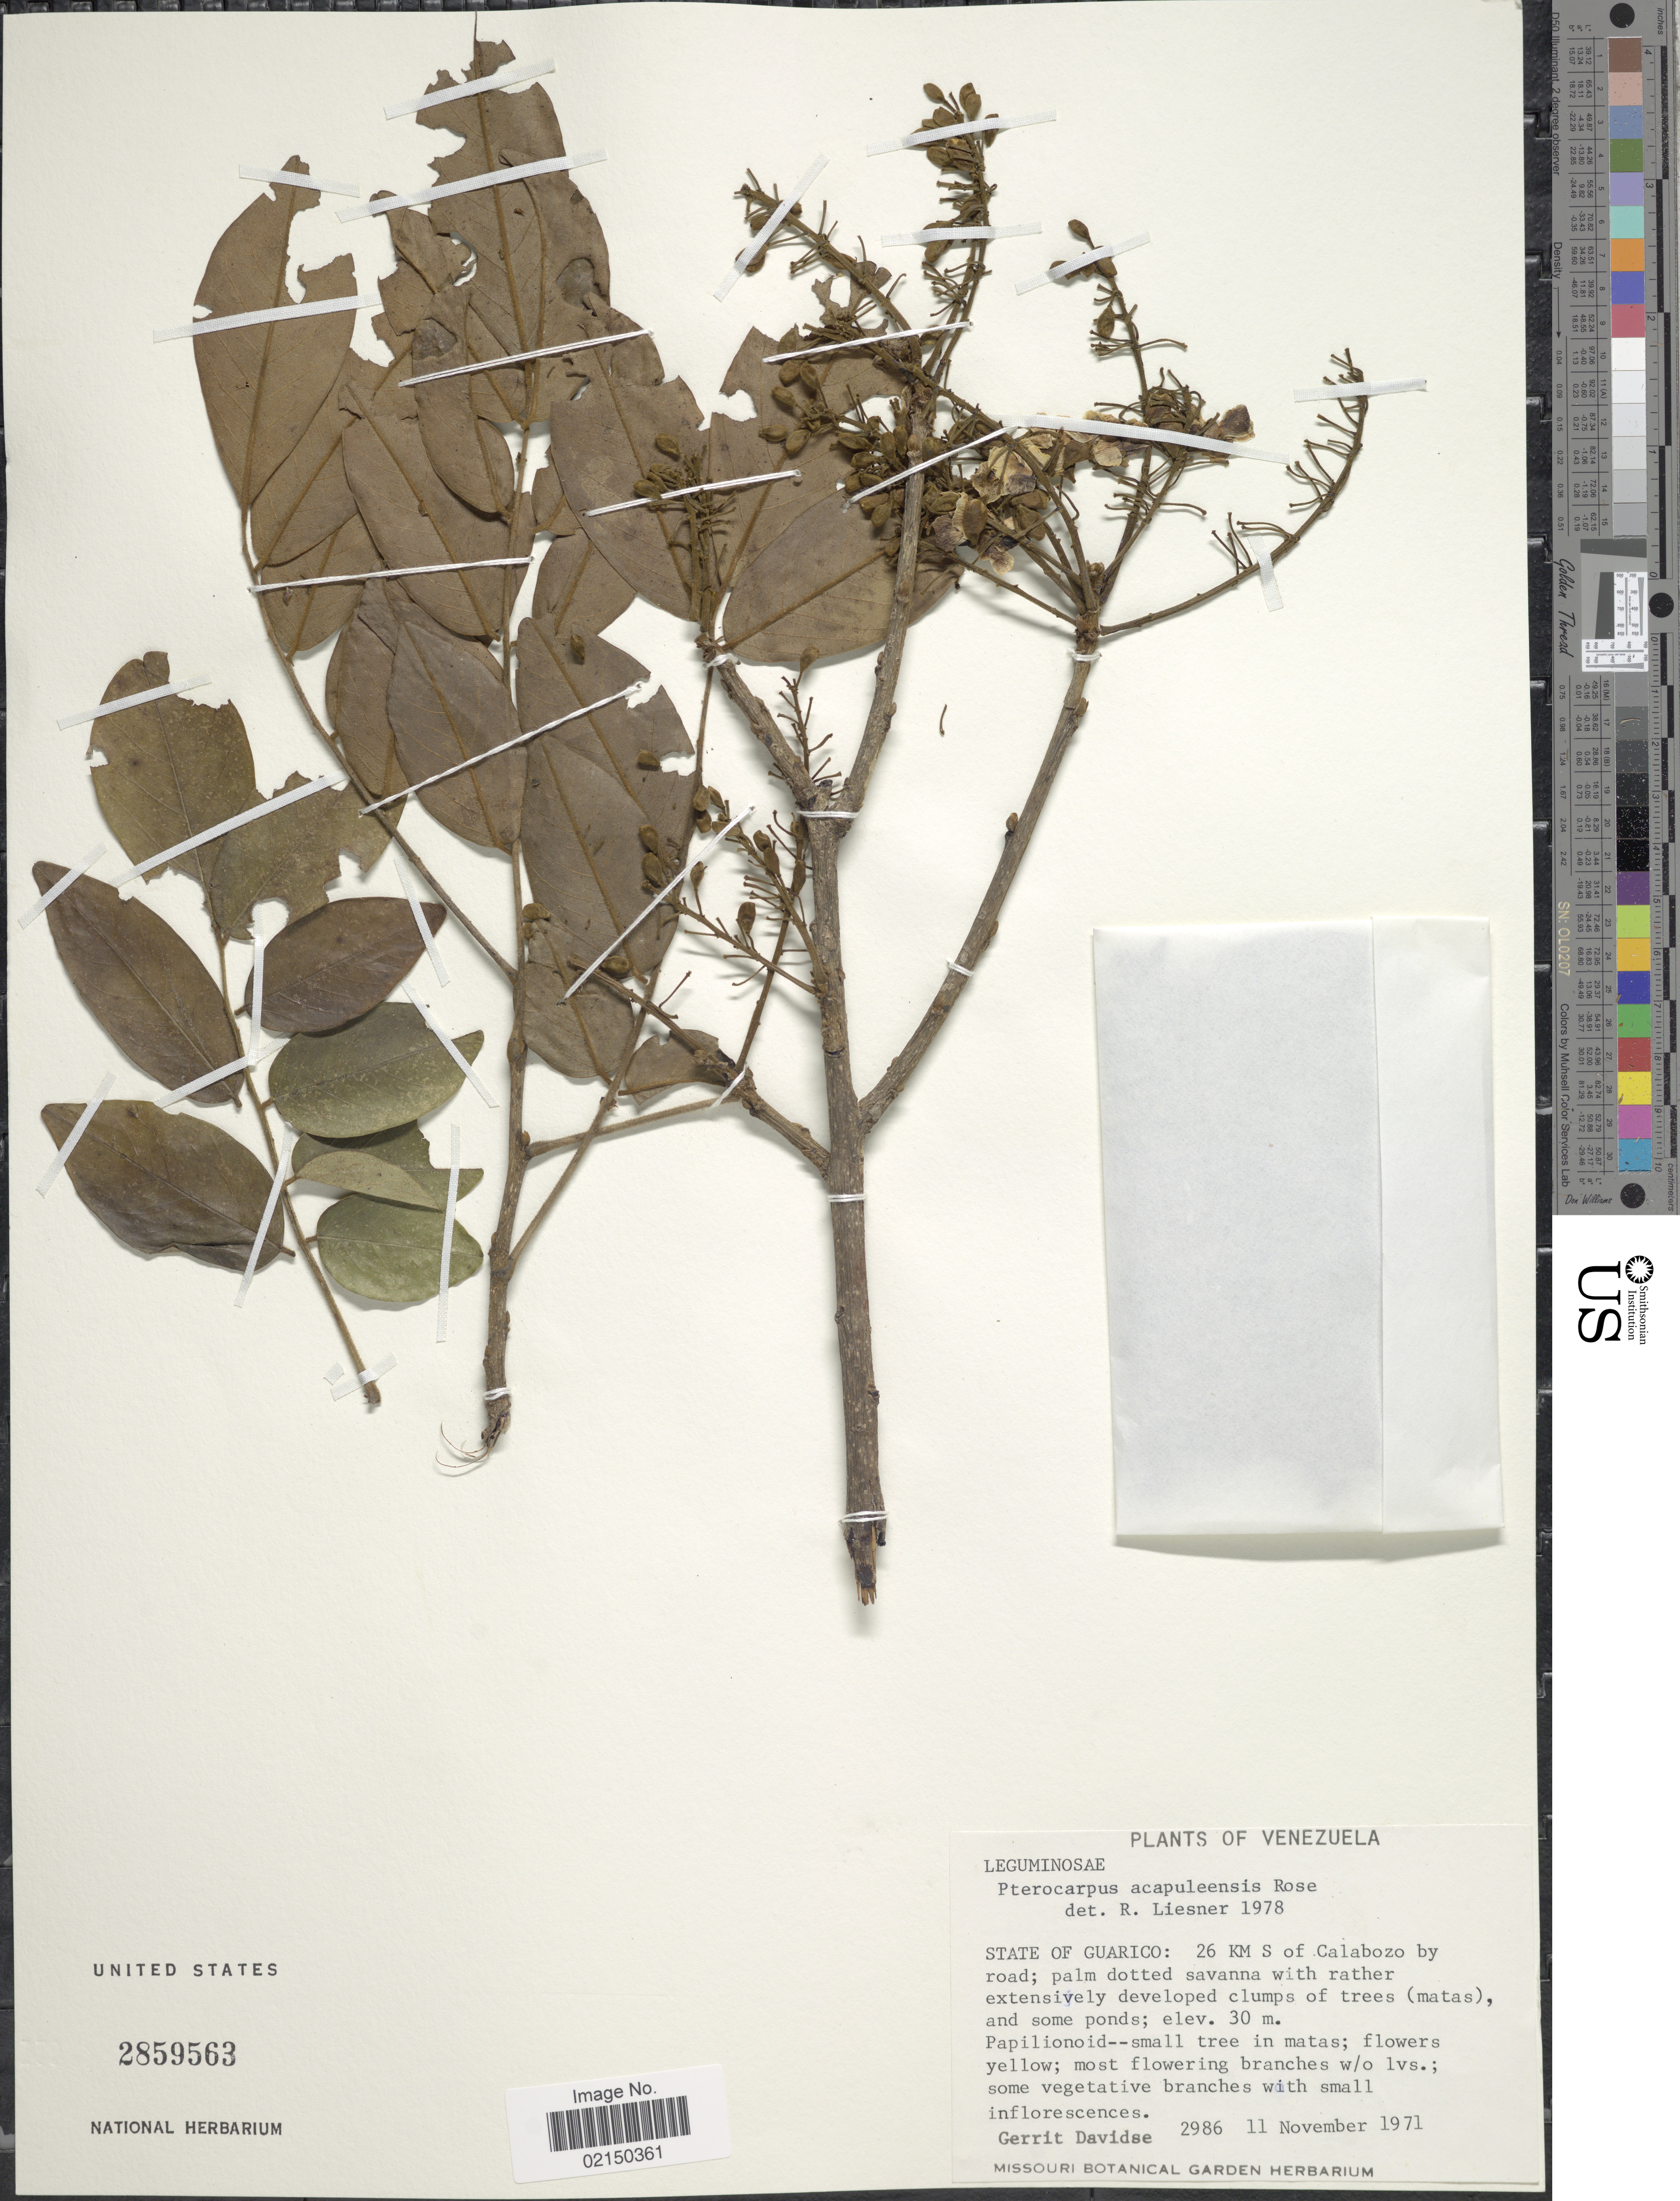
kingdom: Plantae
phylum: Tracheophyta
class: Magnoliopsida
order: Fabales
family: Fabaceae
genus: Pterocarpus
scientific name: Pterocarpus acapulcensis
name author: Rose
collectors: G. Davidse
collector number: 2986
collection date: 1971-11-11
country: Venezuela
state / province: Guárico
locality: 26 KM S of Calabozo by road; palm dotted savanna with rather extensively developed clumps of trees (matas) and some ponds.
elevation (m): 30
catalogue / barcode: US 2859563